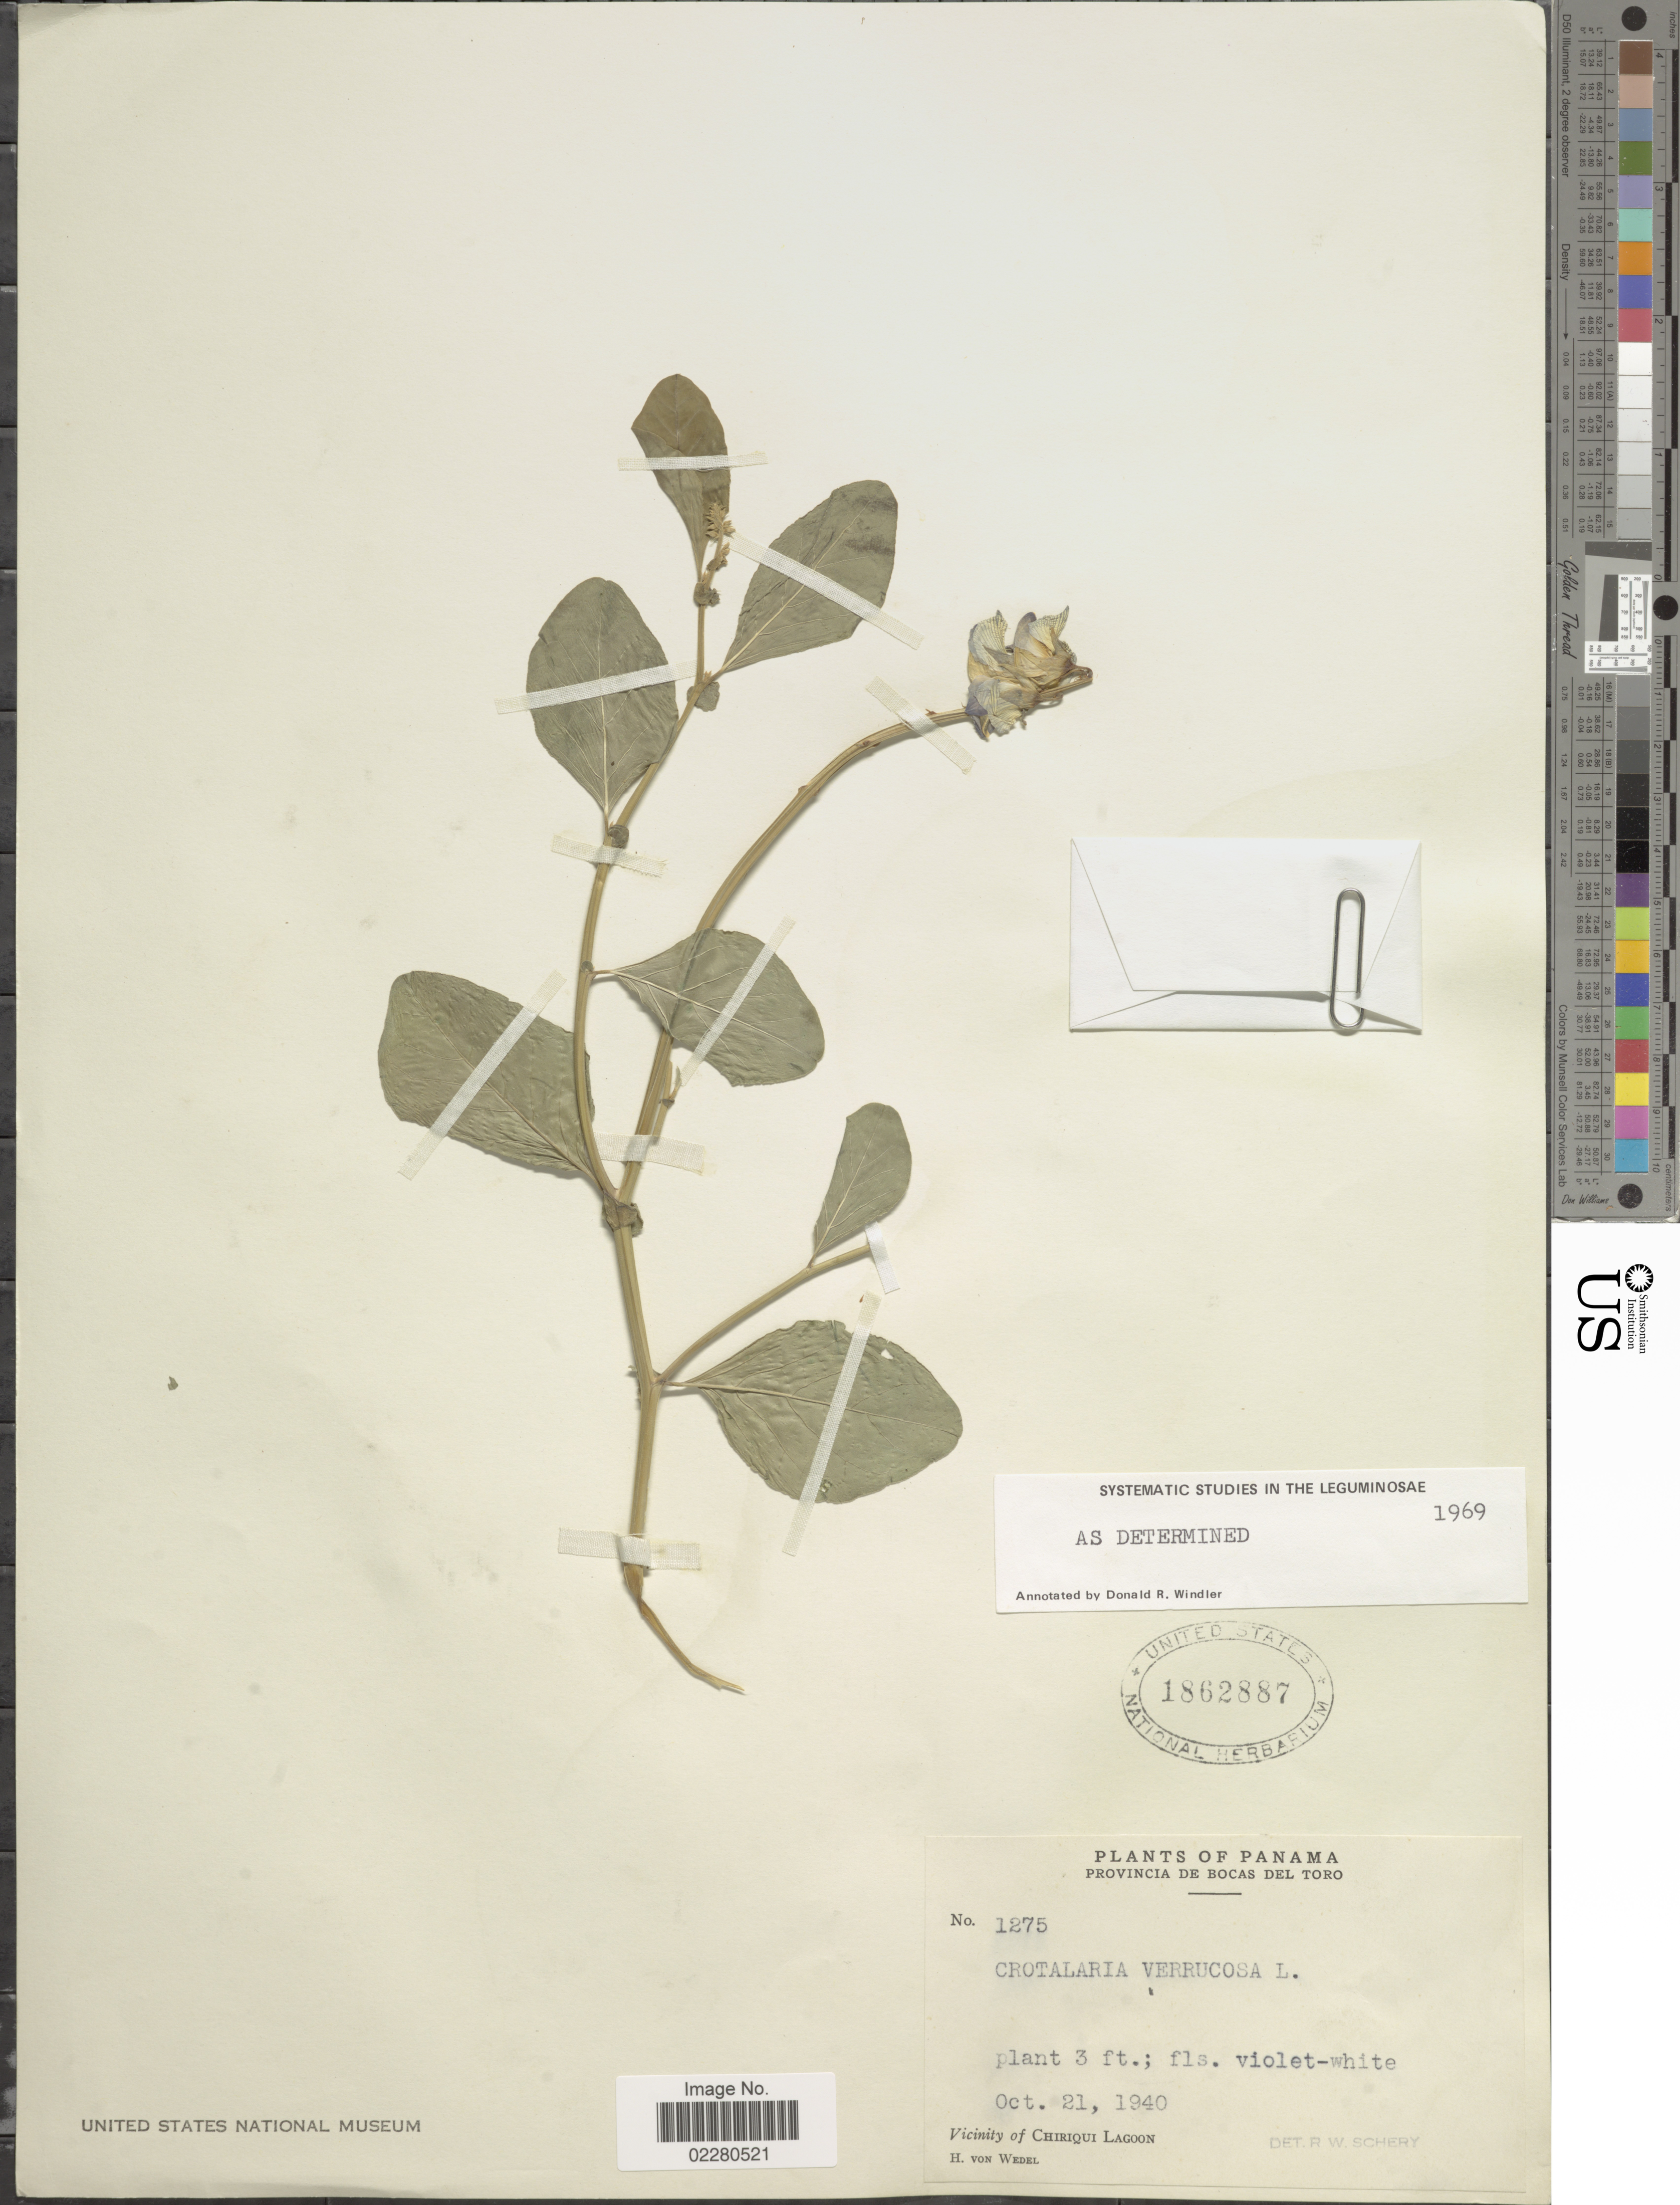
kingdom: Plantae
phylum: Tracheophyta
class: Magnoliopsida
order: Fabales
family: Fabaceae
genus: Crotalaria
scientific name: Crotalaria verrucosa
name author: L.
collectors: H. von Wedel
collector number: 1275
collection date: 1940-10-21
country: Panama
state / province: Bocas del Toro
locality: Provincia de Bocas del Toro. Vicinity of Chiriqui Lagoon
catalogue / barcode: US 1862887